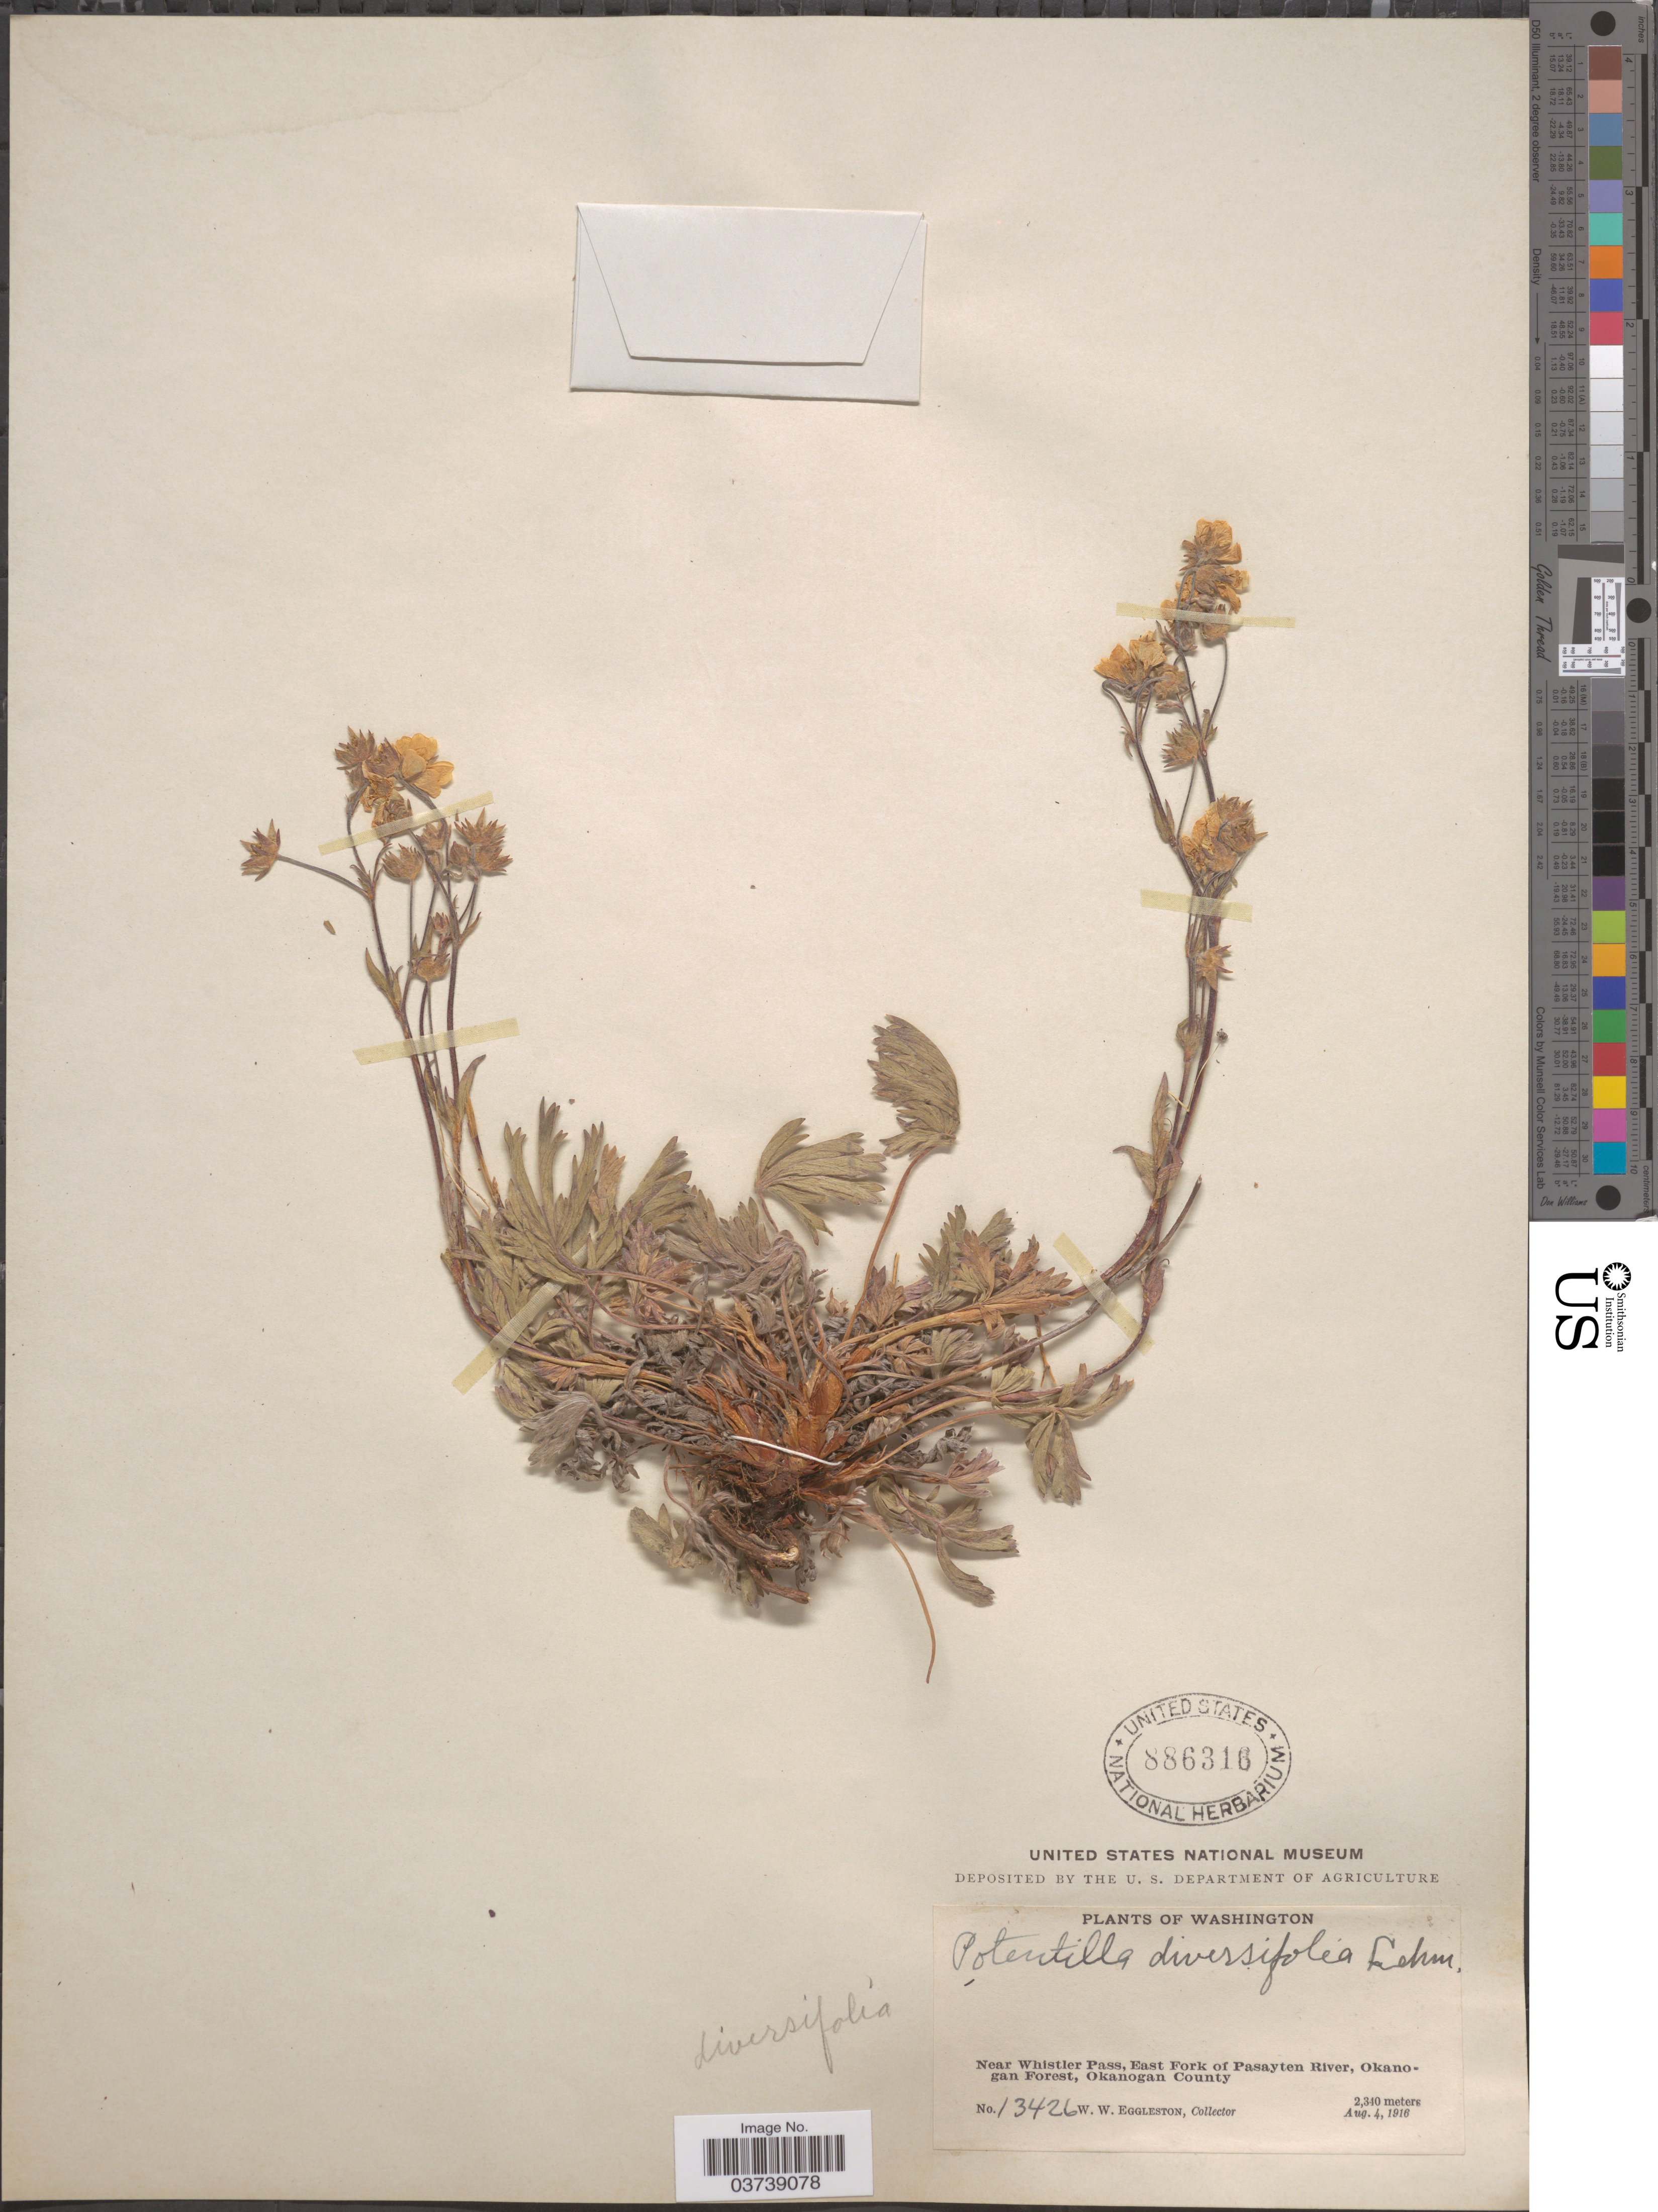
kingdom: Plantae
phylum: Tracheophyta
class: Magnoliopsida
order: Rosales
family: Rosaceae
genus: Potentilla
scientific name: Potentilla diversifolia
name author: Lehm.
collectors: W. W. Eggleston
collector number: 13426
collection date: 1916-08-04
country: United States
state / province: Washington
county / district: Okanogan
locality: Near Whistler Pass, East Fork of Pasayten River, Okanogan Forest, Okanogan County.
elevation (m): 2340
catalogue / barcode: US 886316